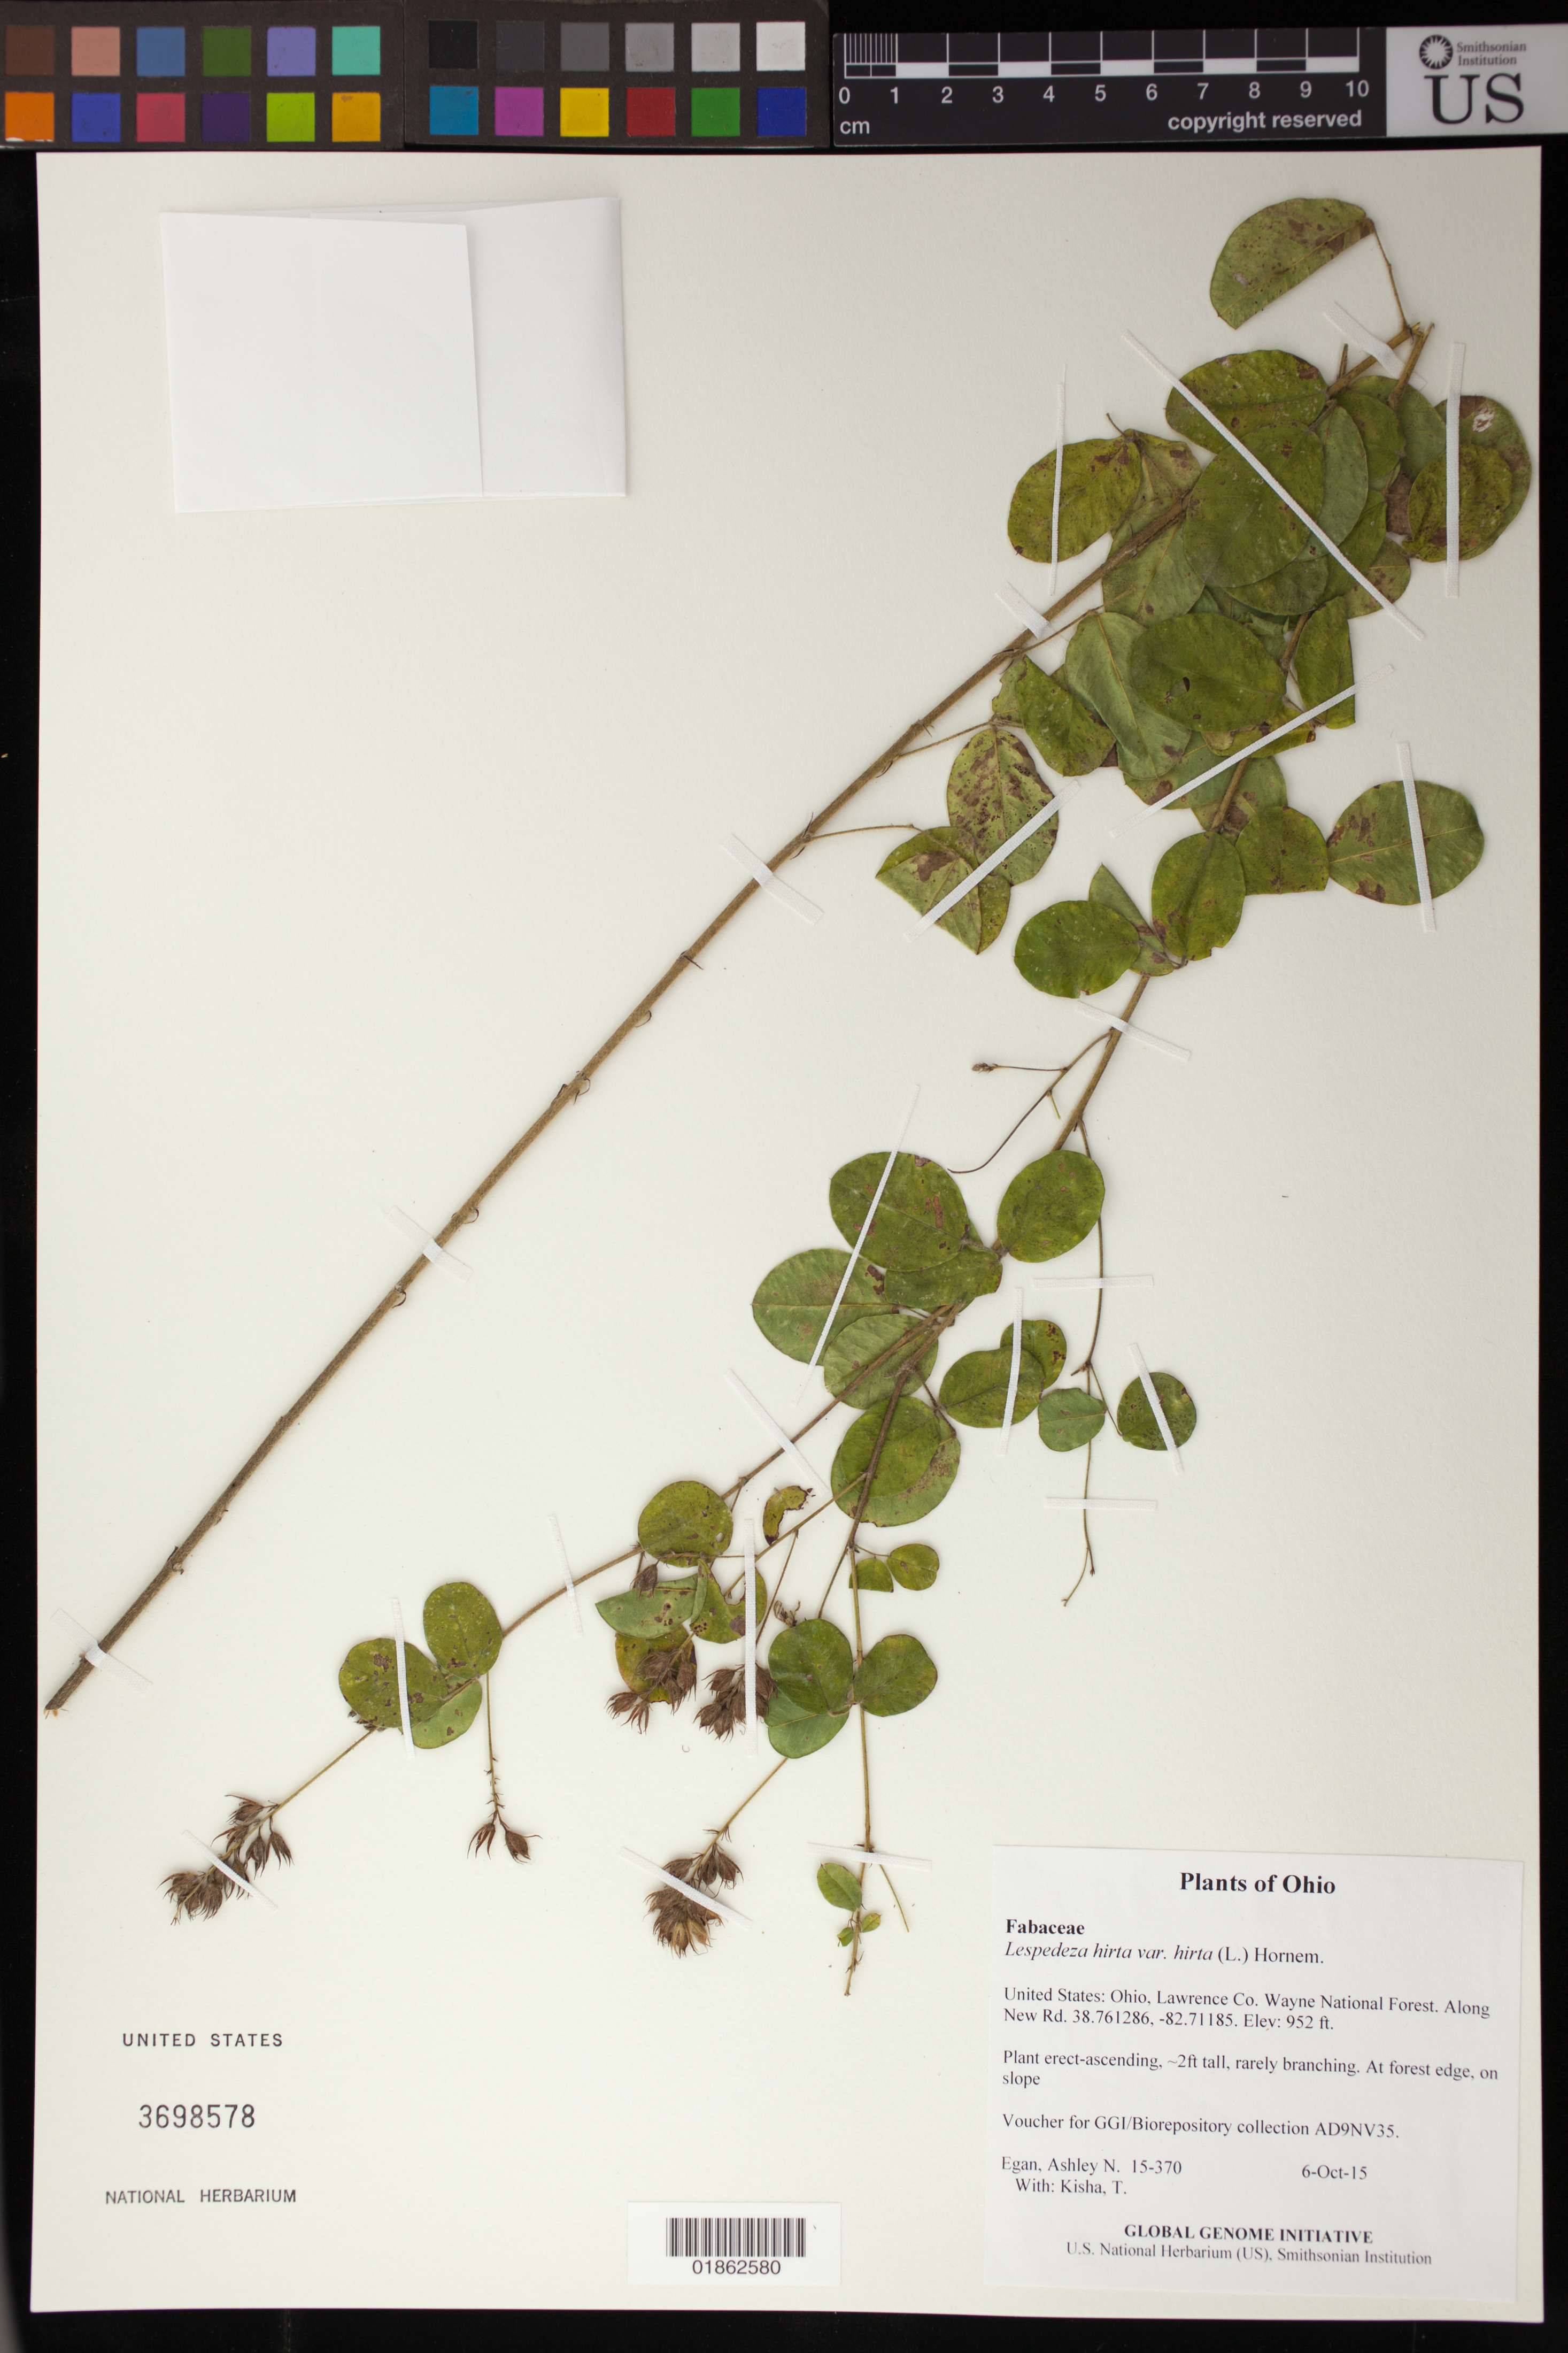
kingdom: Plantae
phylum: Tracheophyta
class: Magnoliopsida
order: Fabales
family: Fabaceae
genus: Lespedeza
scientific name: Lespedeza hirta var. hirta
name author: (L.) Hornem.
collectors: A. N. Egan & T. Kisha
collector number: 15-370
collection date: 2015-10-06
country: United States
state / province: Ohio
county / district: Lawrence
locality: Wayne National Forest. Along New Rd.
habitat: At forest edge, on slope.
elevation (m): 290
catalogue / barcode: US 3698578